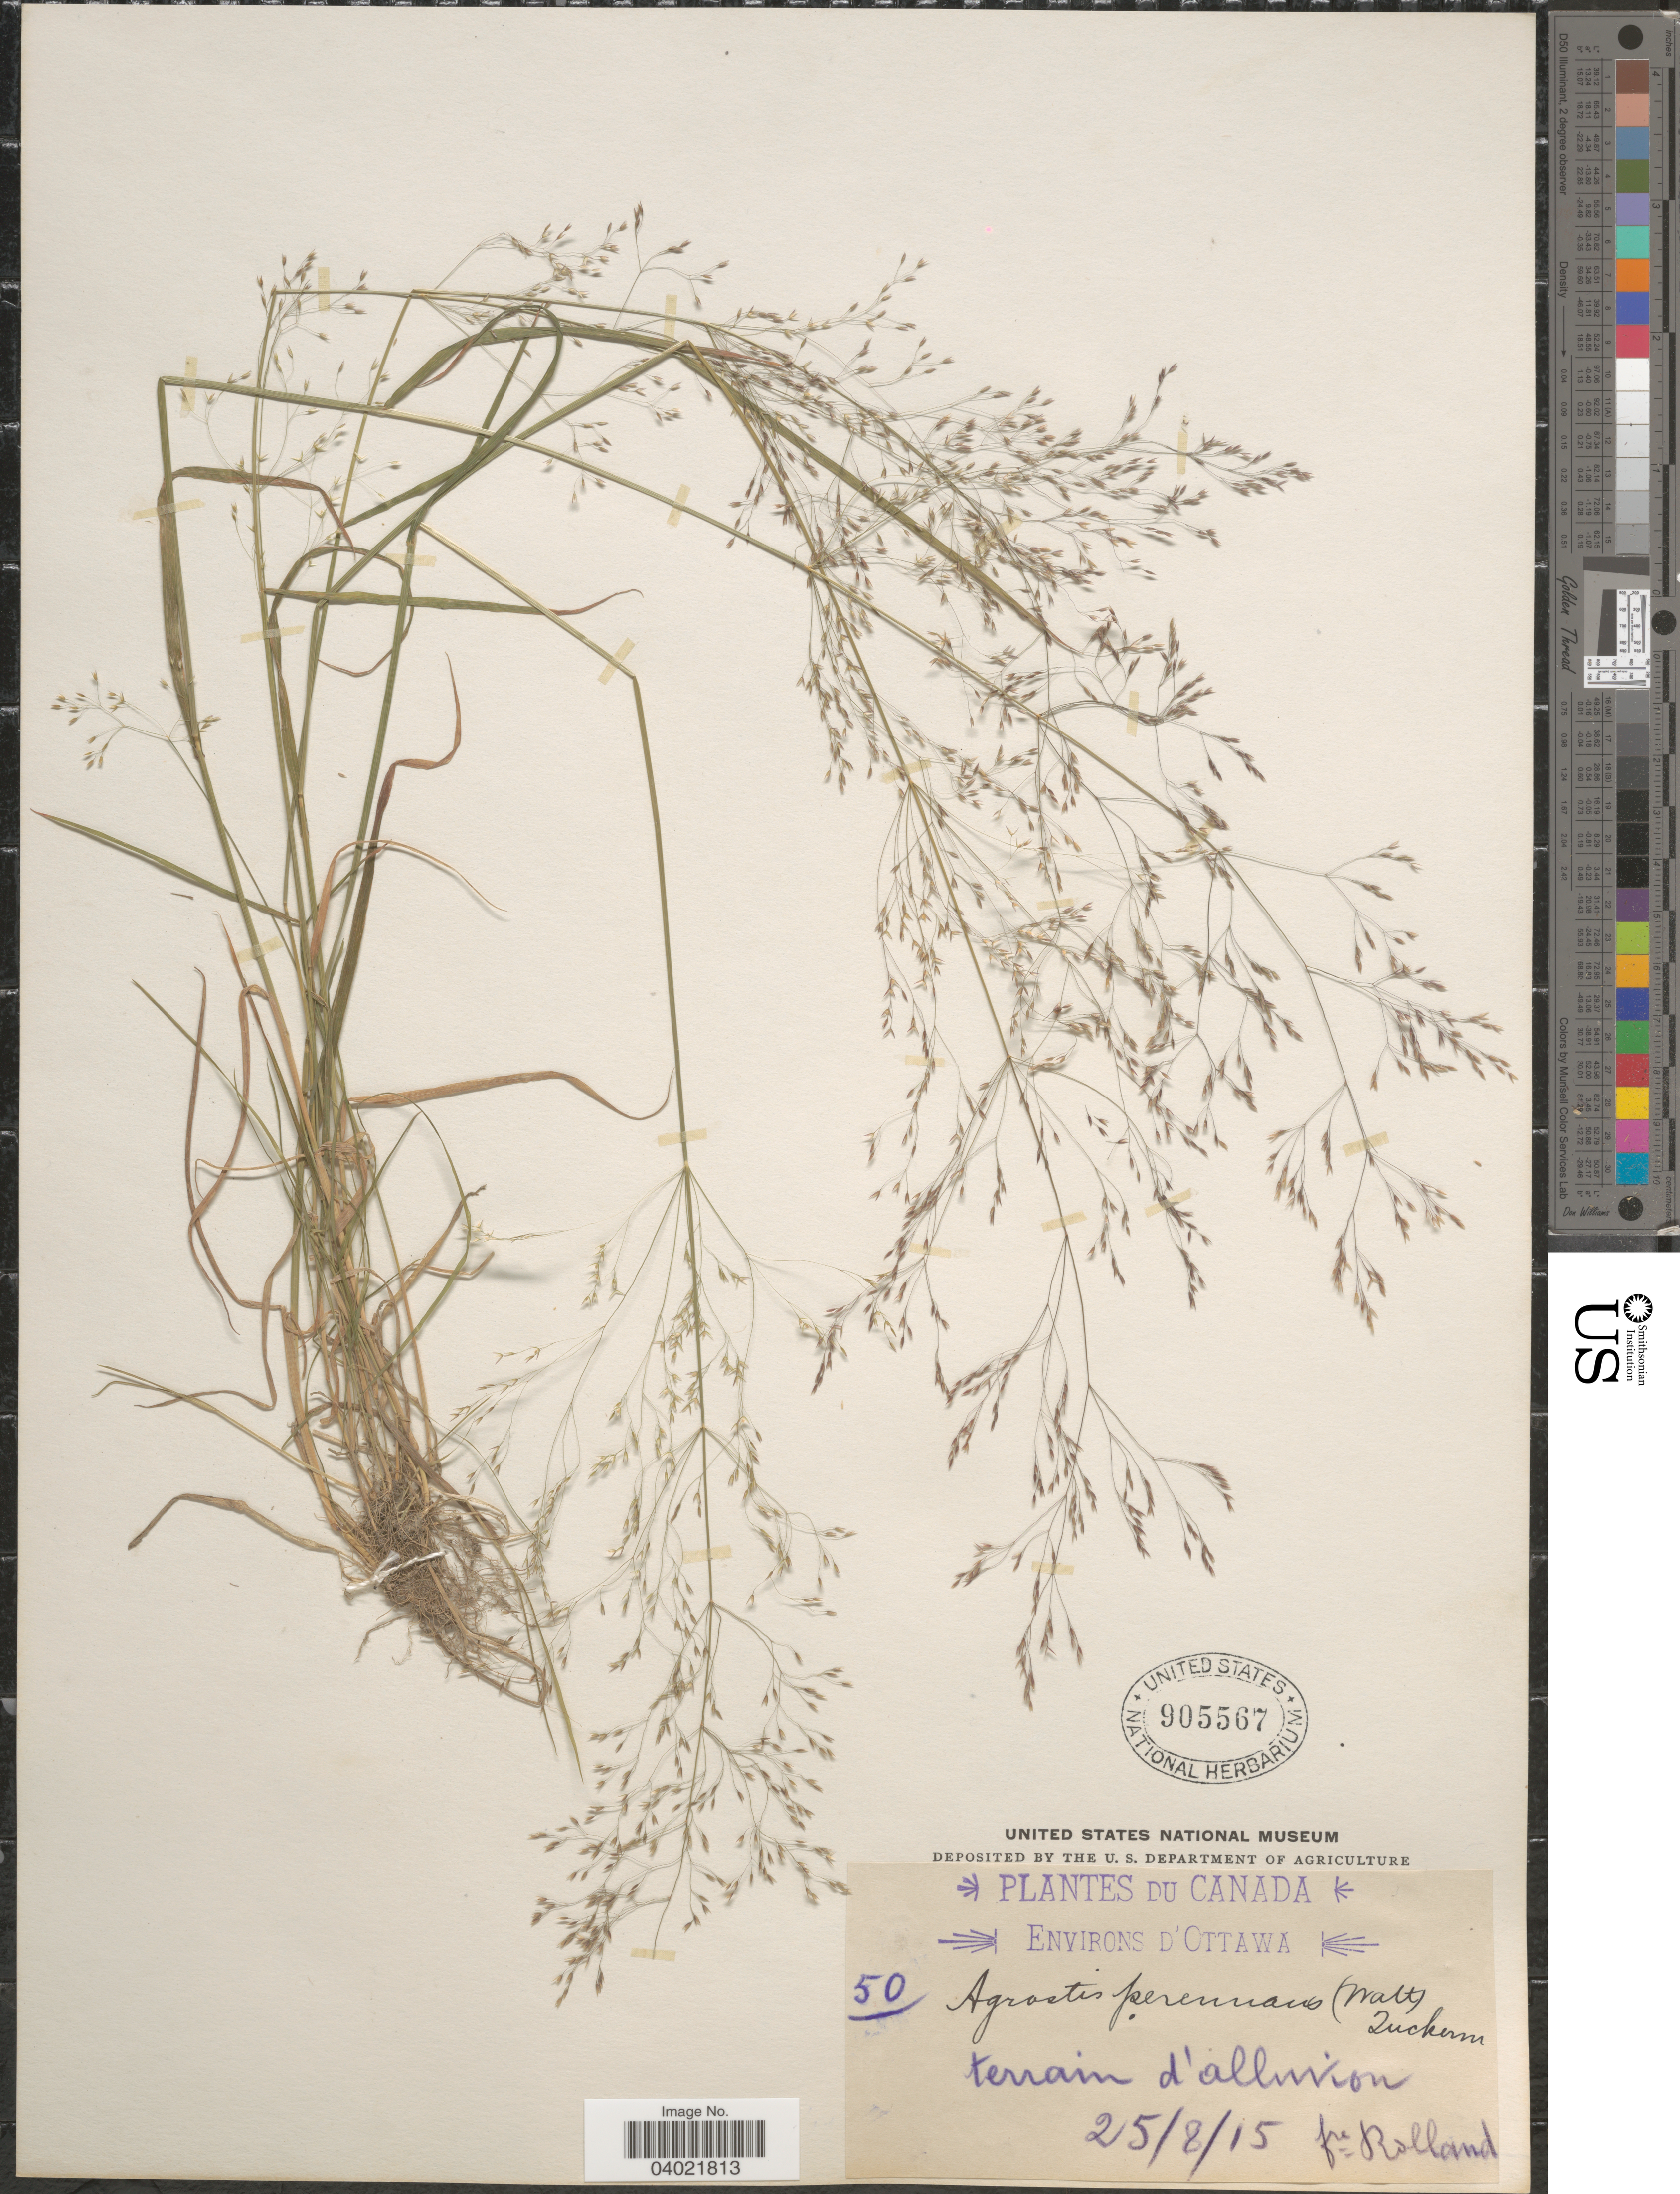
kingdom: Plantae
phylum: Tracheophyta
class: Liliopsida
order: Poales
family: Poaceae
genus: Agrostis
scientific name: Agrostis perennans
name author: (Walter) Tuck.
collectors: B. Rolland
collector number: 50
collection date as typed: Transcribed d/m/y: 25/8/15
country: Canada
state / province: Ontario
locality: Environs d'Ottawa.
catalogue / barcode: US 905567